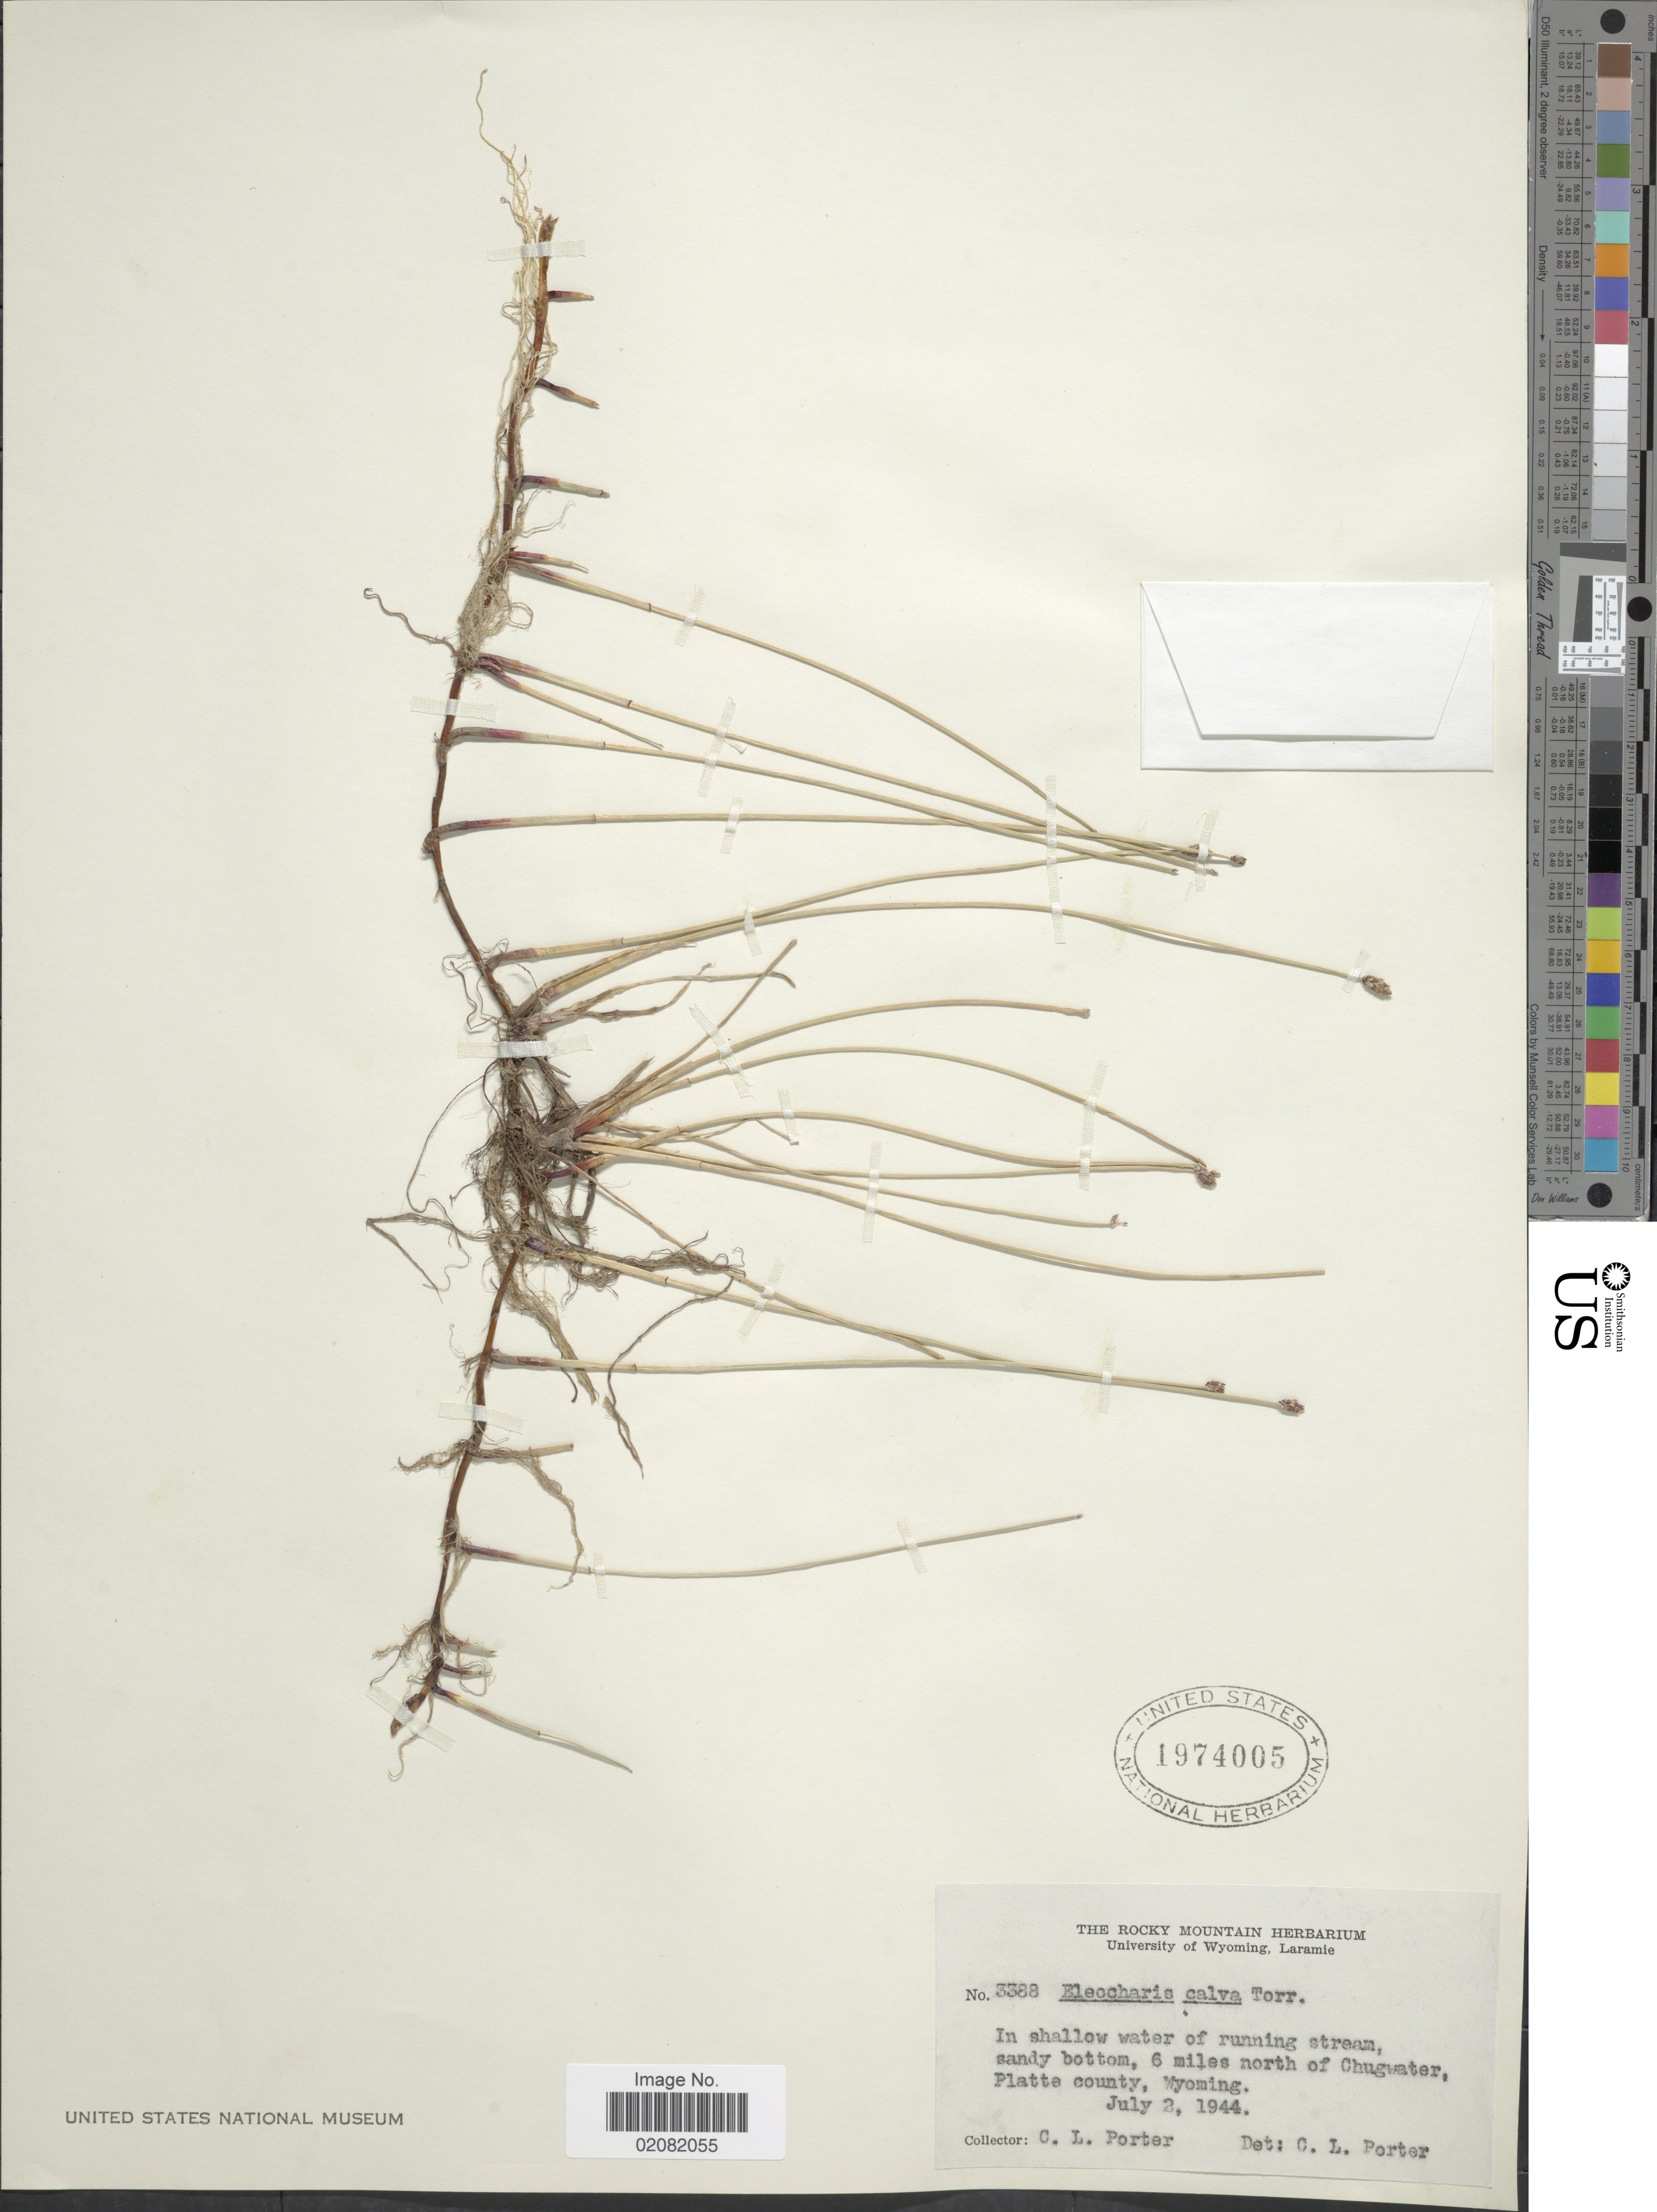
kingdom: Plantae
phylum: Tracheophyta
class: Liliopsida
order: Poales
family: Cyperaceae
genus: Eleocharis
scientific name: Eleocharis uniglumis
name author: (Link) Schult.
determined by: Smith, [Stanley] Galen [Galen]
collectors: C. L. Porter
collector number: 3388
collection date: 1944-07-02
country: United States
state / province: Wyoming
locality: In shallow water of running stream, sandy bottom, 6 miles north of Chugwater, Platte county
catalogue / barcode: US 1974005